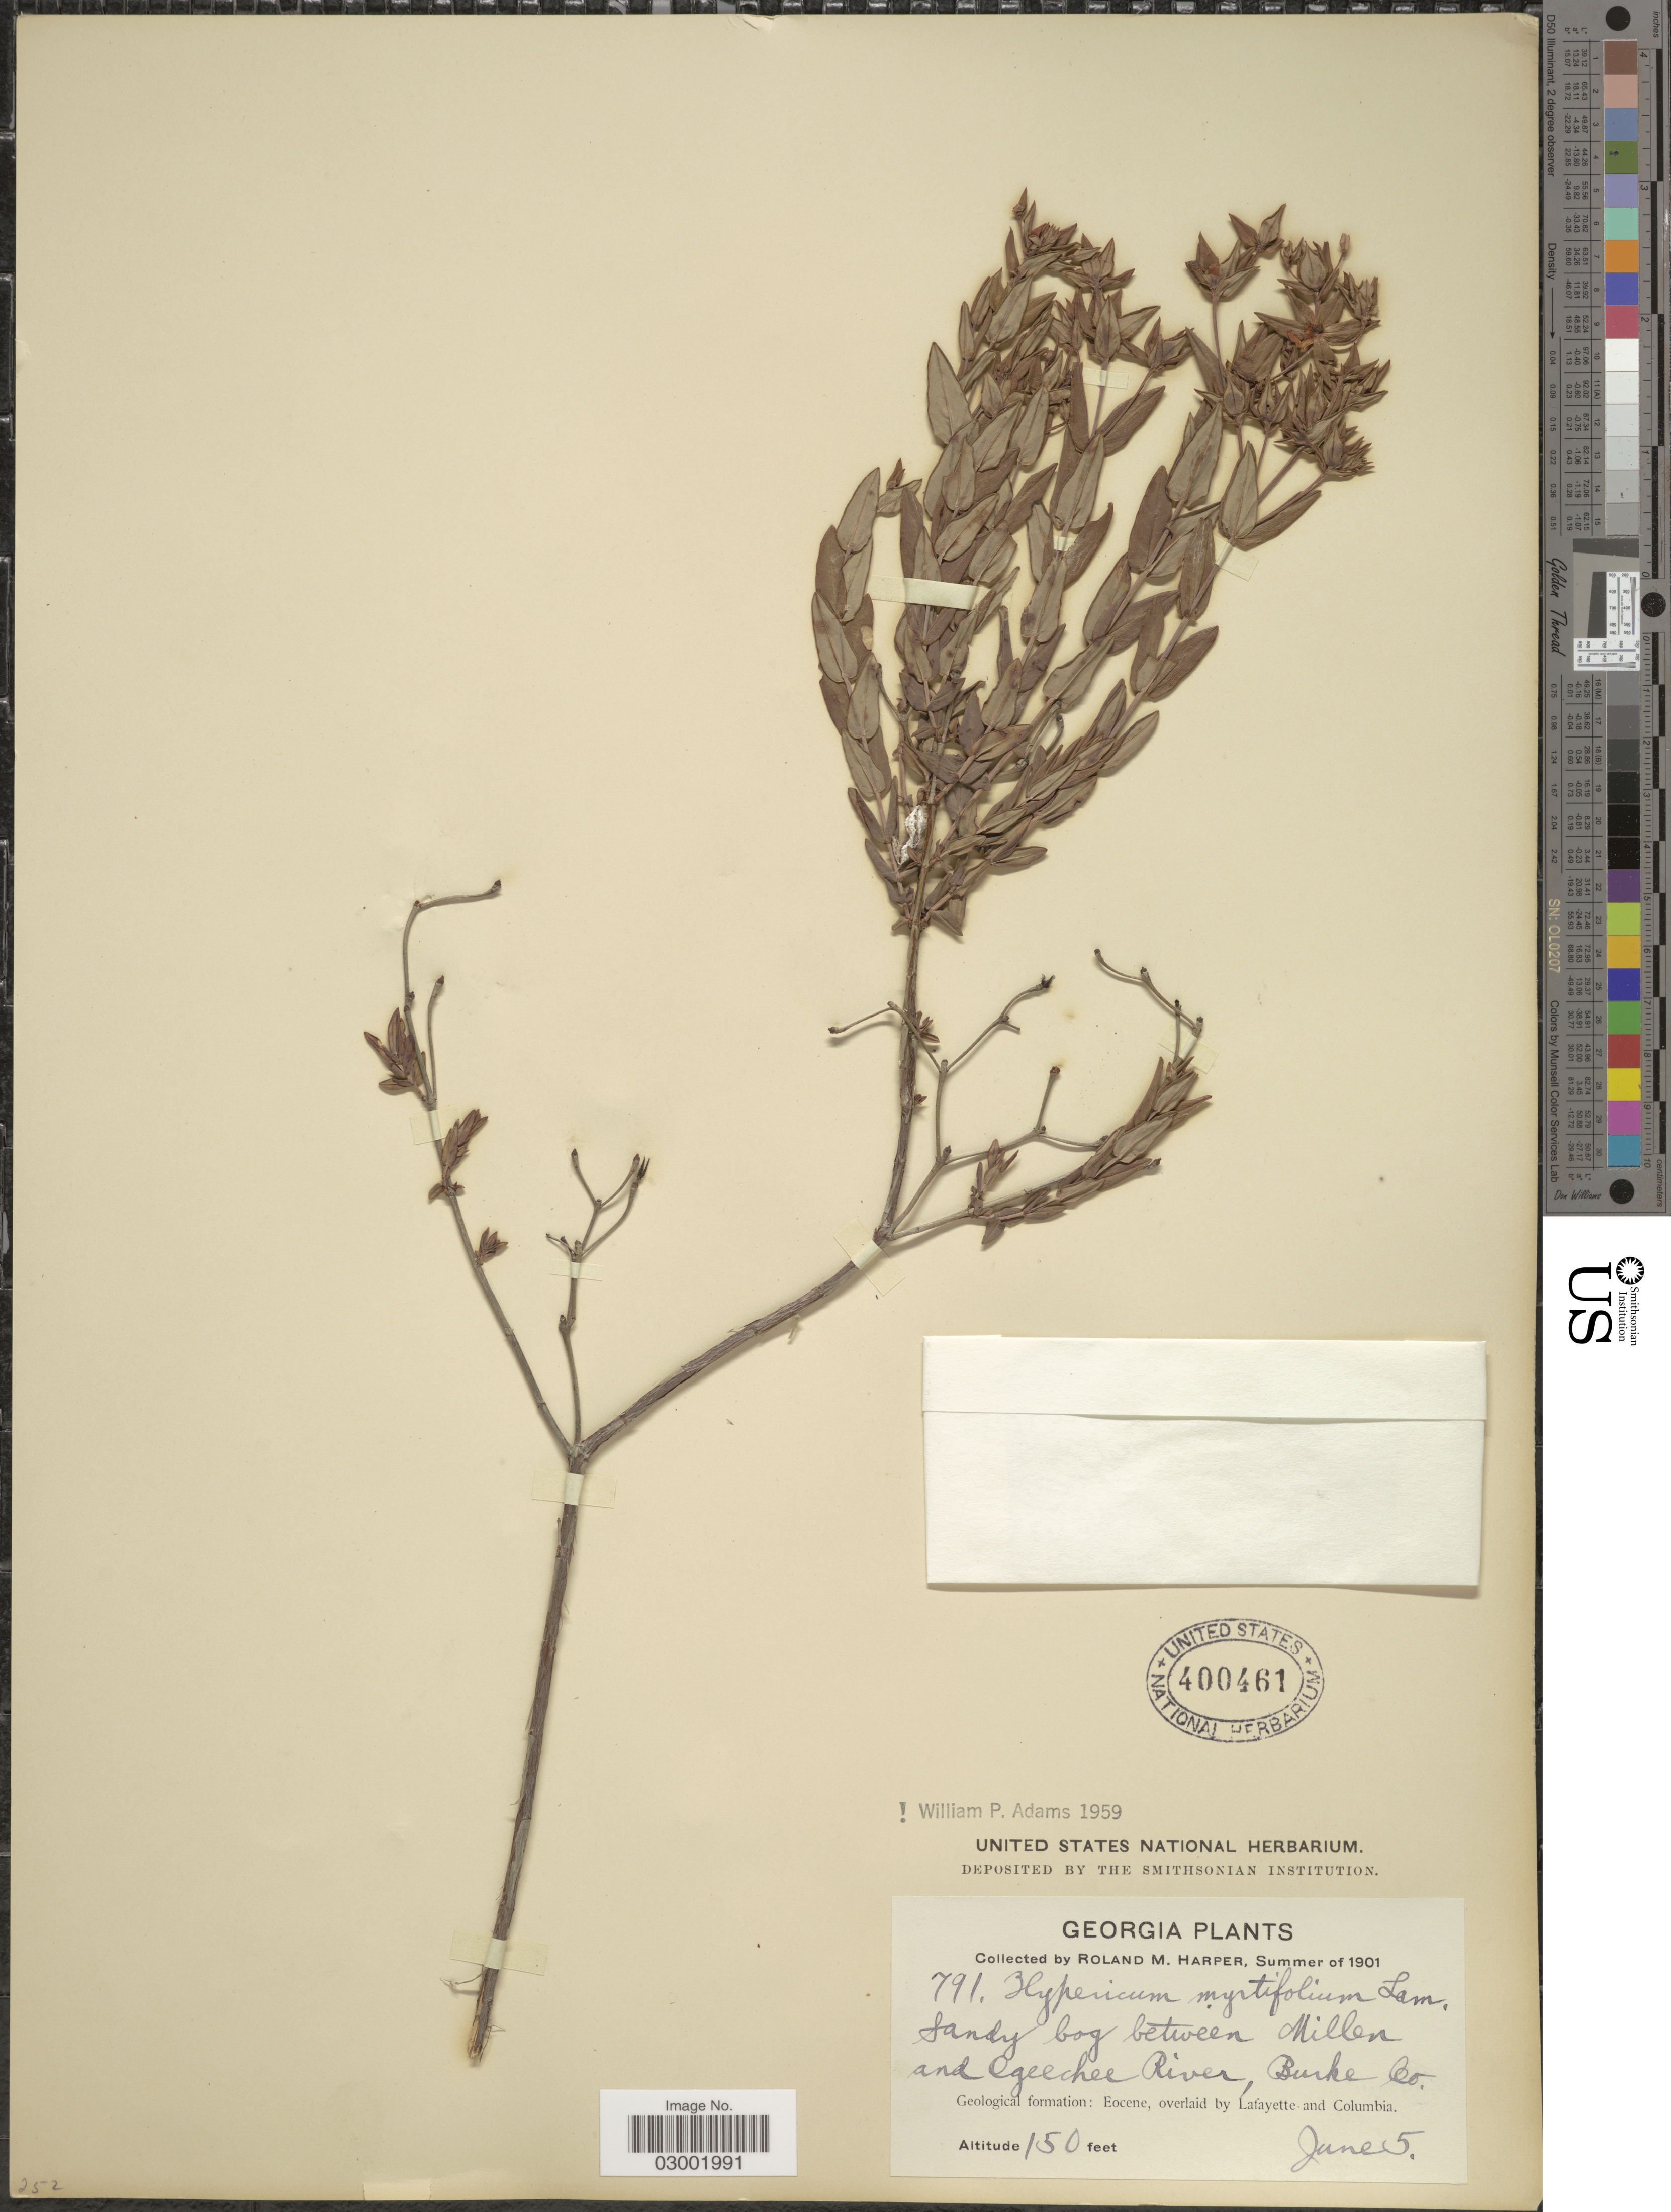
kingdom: Plantae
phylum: Tracheophyta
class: Magnoliopsida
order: Malpighiales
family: Hypericaceae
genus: Hypericum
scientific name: Hypericum myrtifolium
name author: Lam.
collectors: R. M. Harper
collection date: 1901-06-05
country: United States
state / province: Georgia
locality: Sandy bog between Miller and Ogeechee River, Burke Co. Geological formation: Eocene, overlaid by Lafayette and Columbia.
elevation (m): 46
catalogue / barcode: US 400461